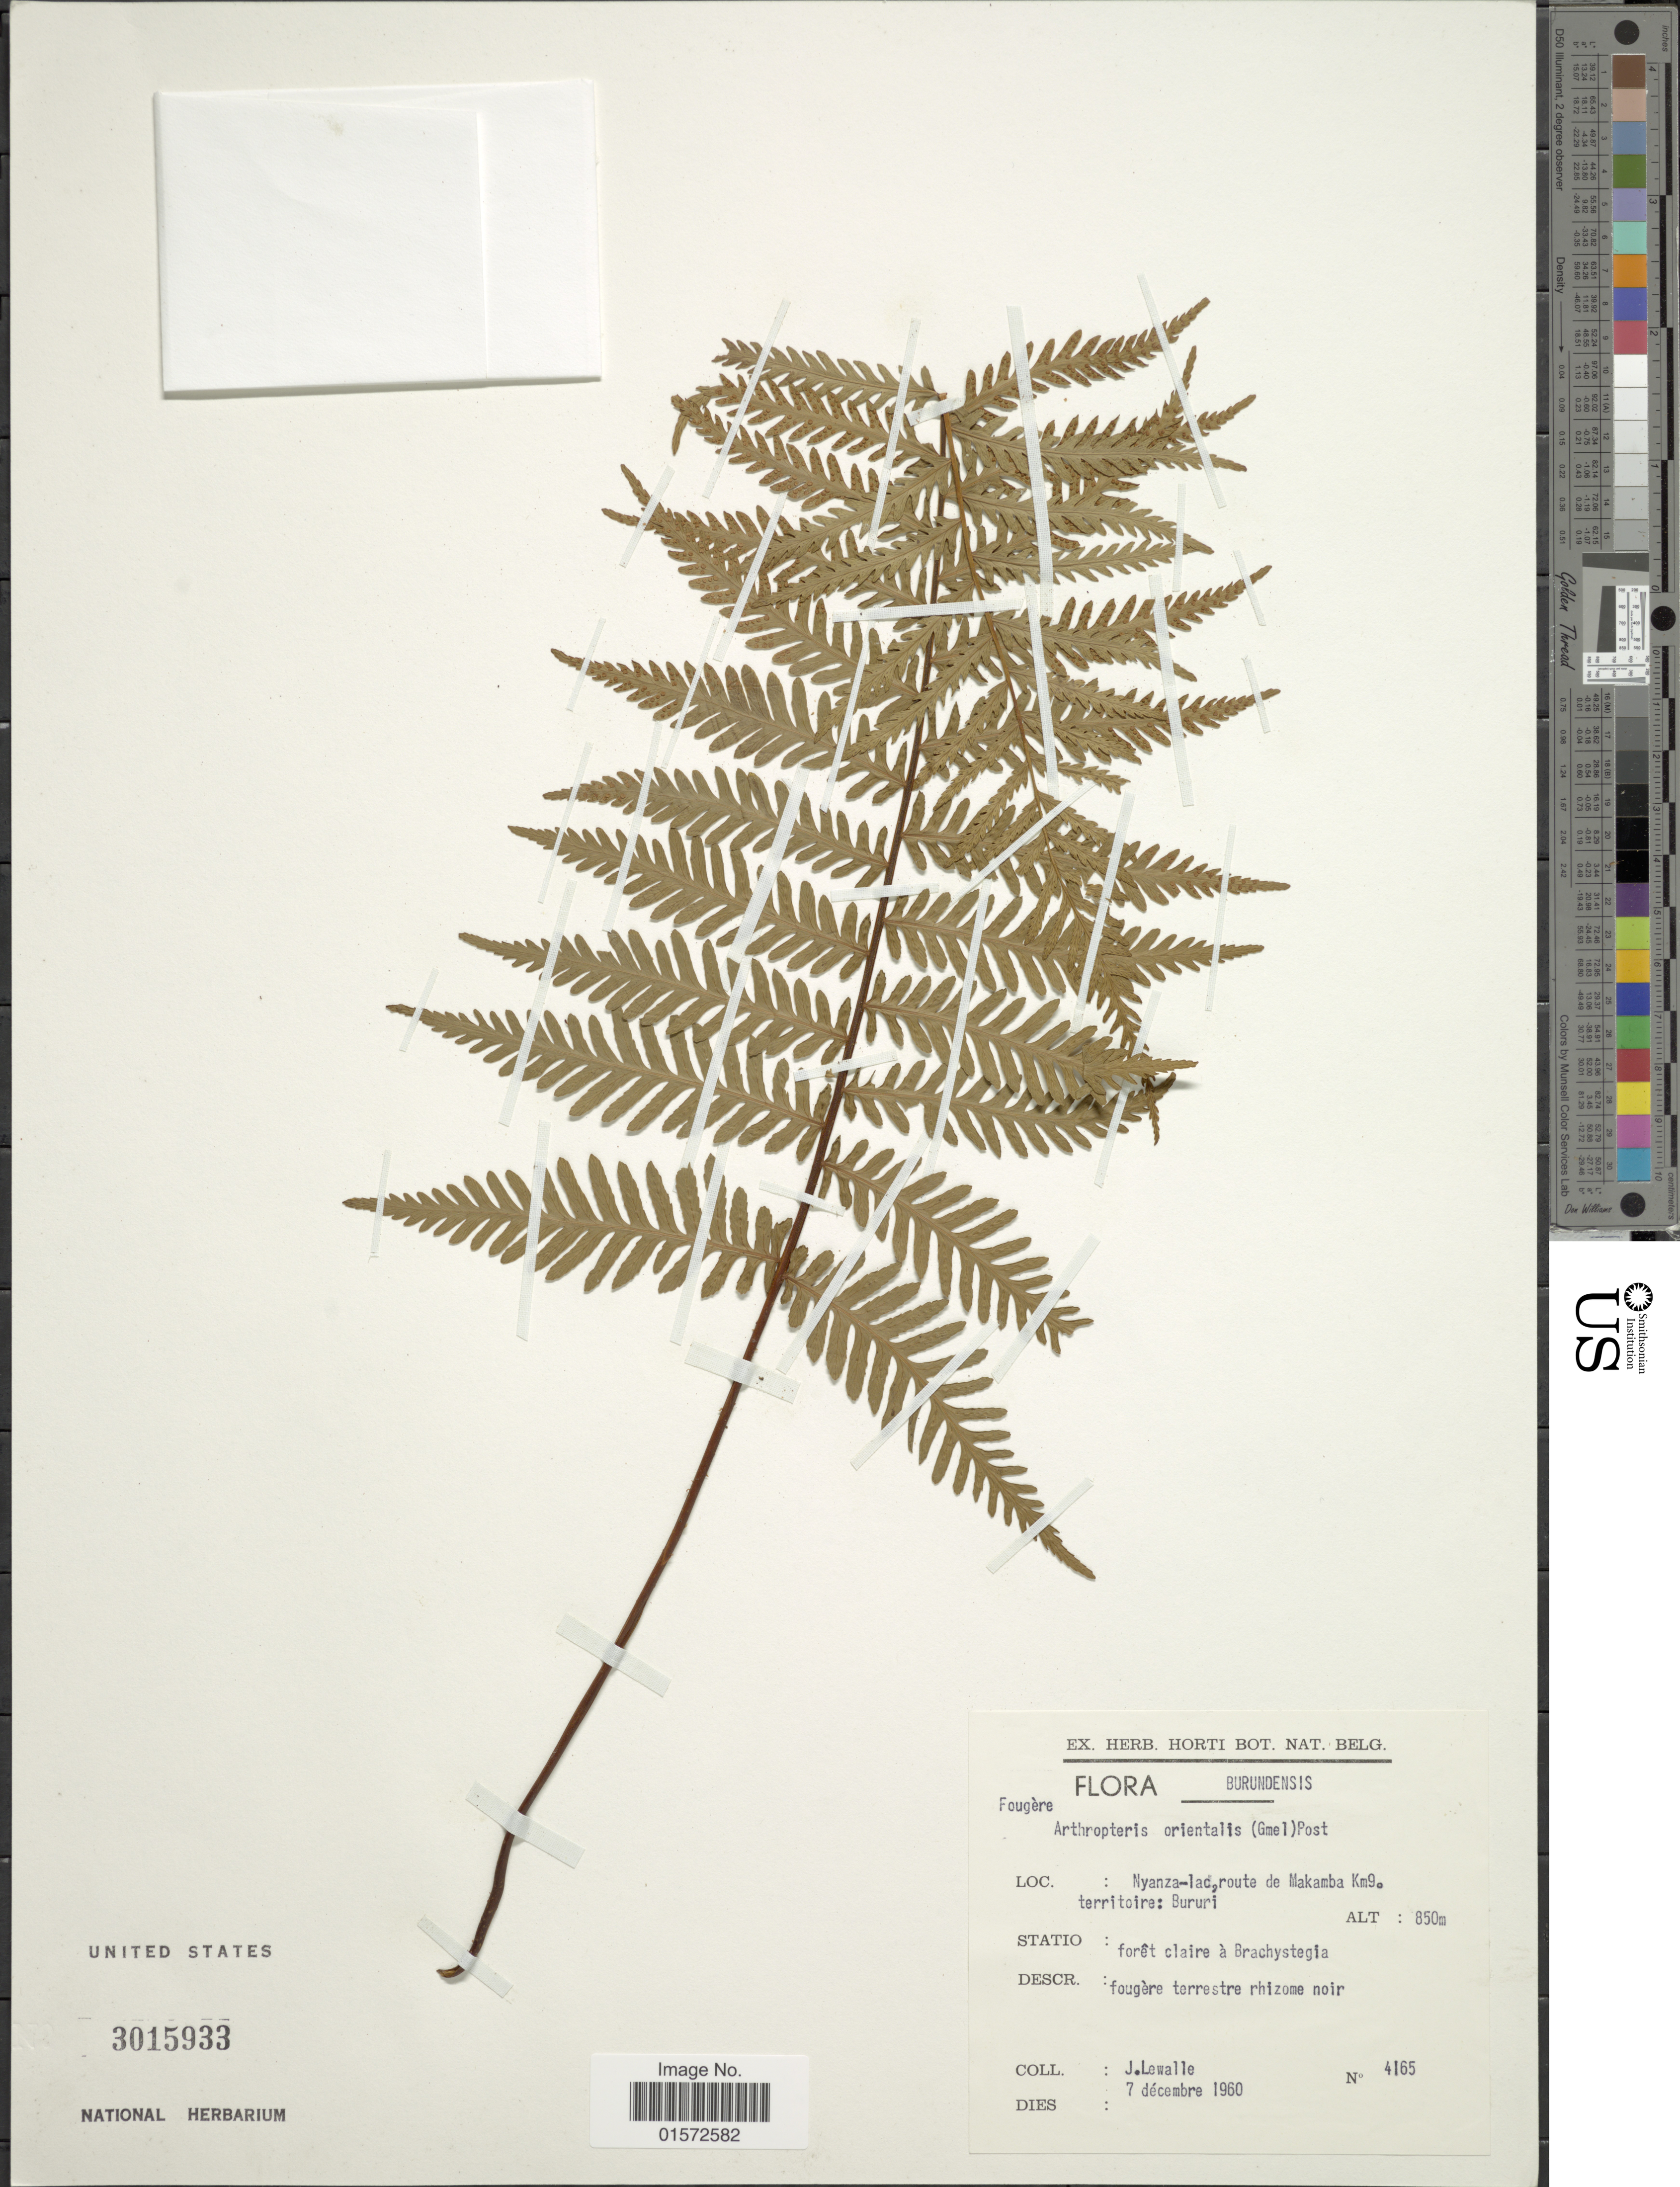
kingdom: Plantae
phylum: Tracheophyta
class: Polypodiopsida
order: Polypodiales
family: Tectariaceae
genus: Arthropteris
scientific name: Arthropteris orientalis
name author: (J.F. Gmel.) Posth.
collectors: J. Lewalle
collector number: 4165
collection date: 1960-12-07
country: Burundi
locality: Burundensis. Nuyanza-lac-route de Makamba Km9 territoire: Bururi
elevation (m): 850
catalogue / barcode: US 3015933